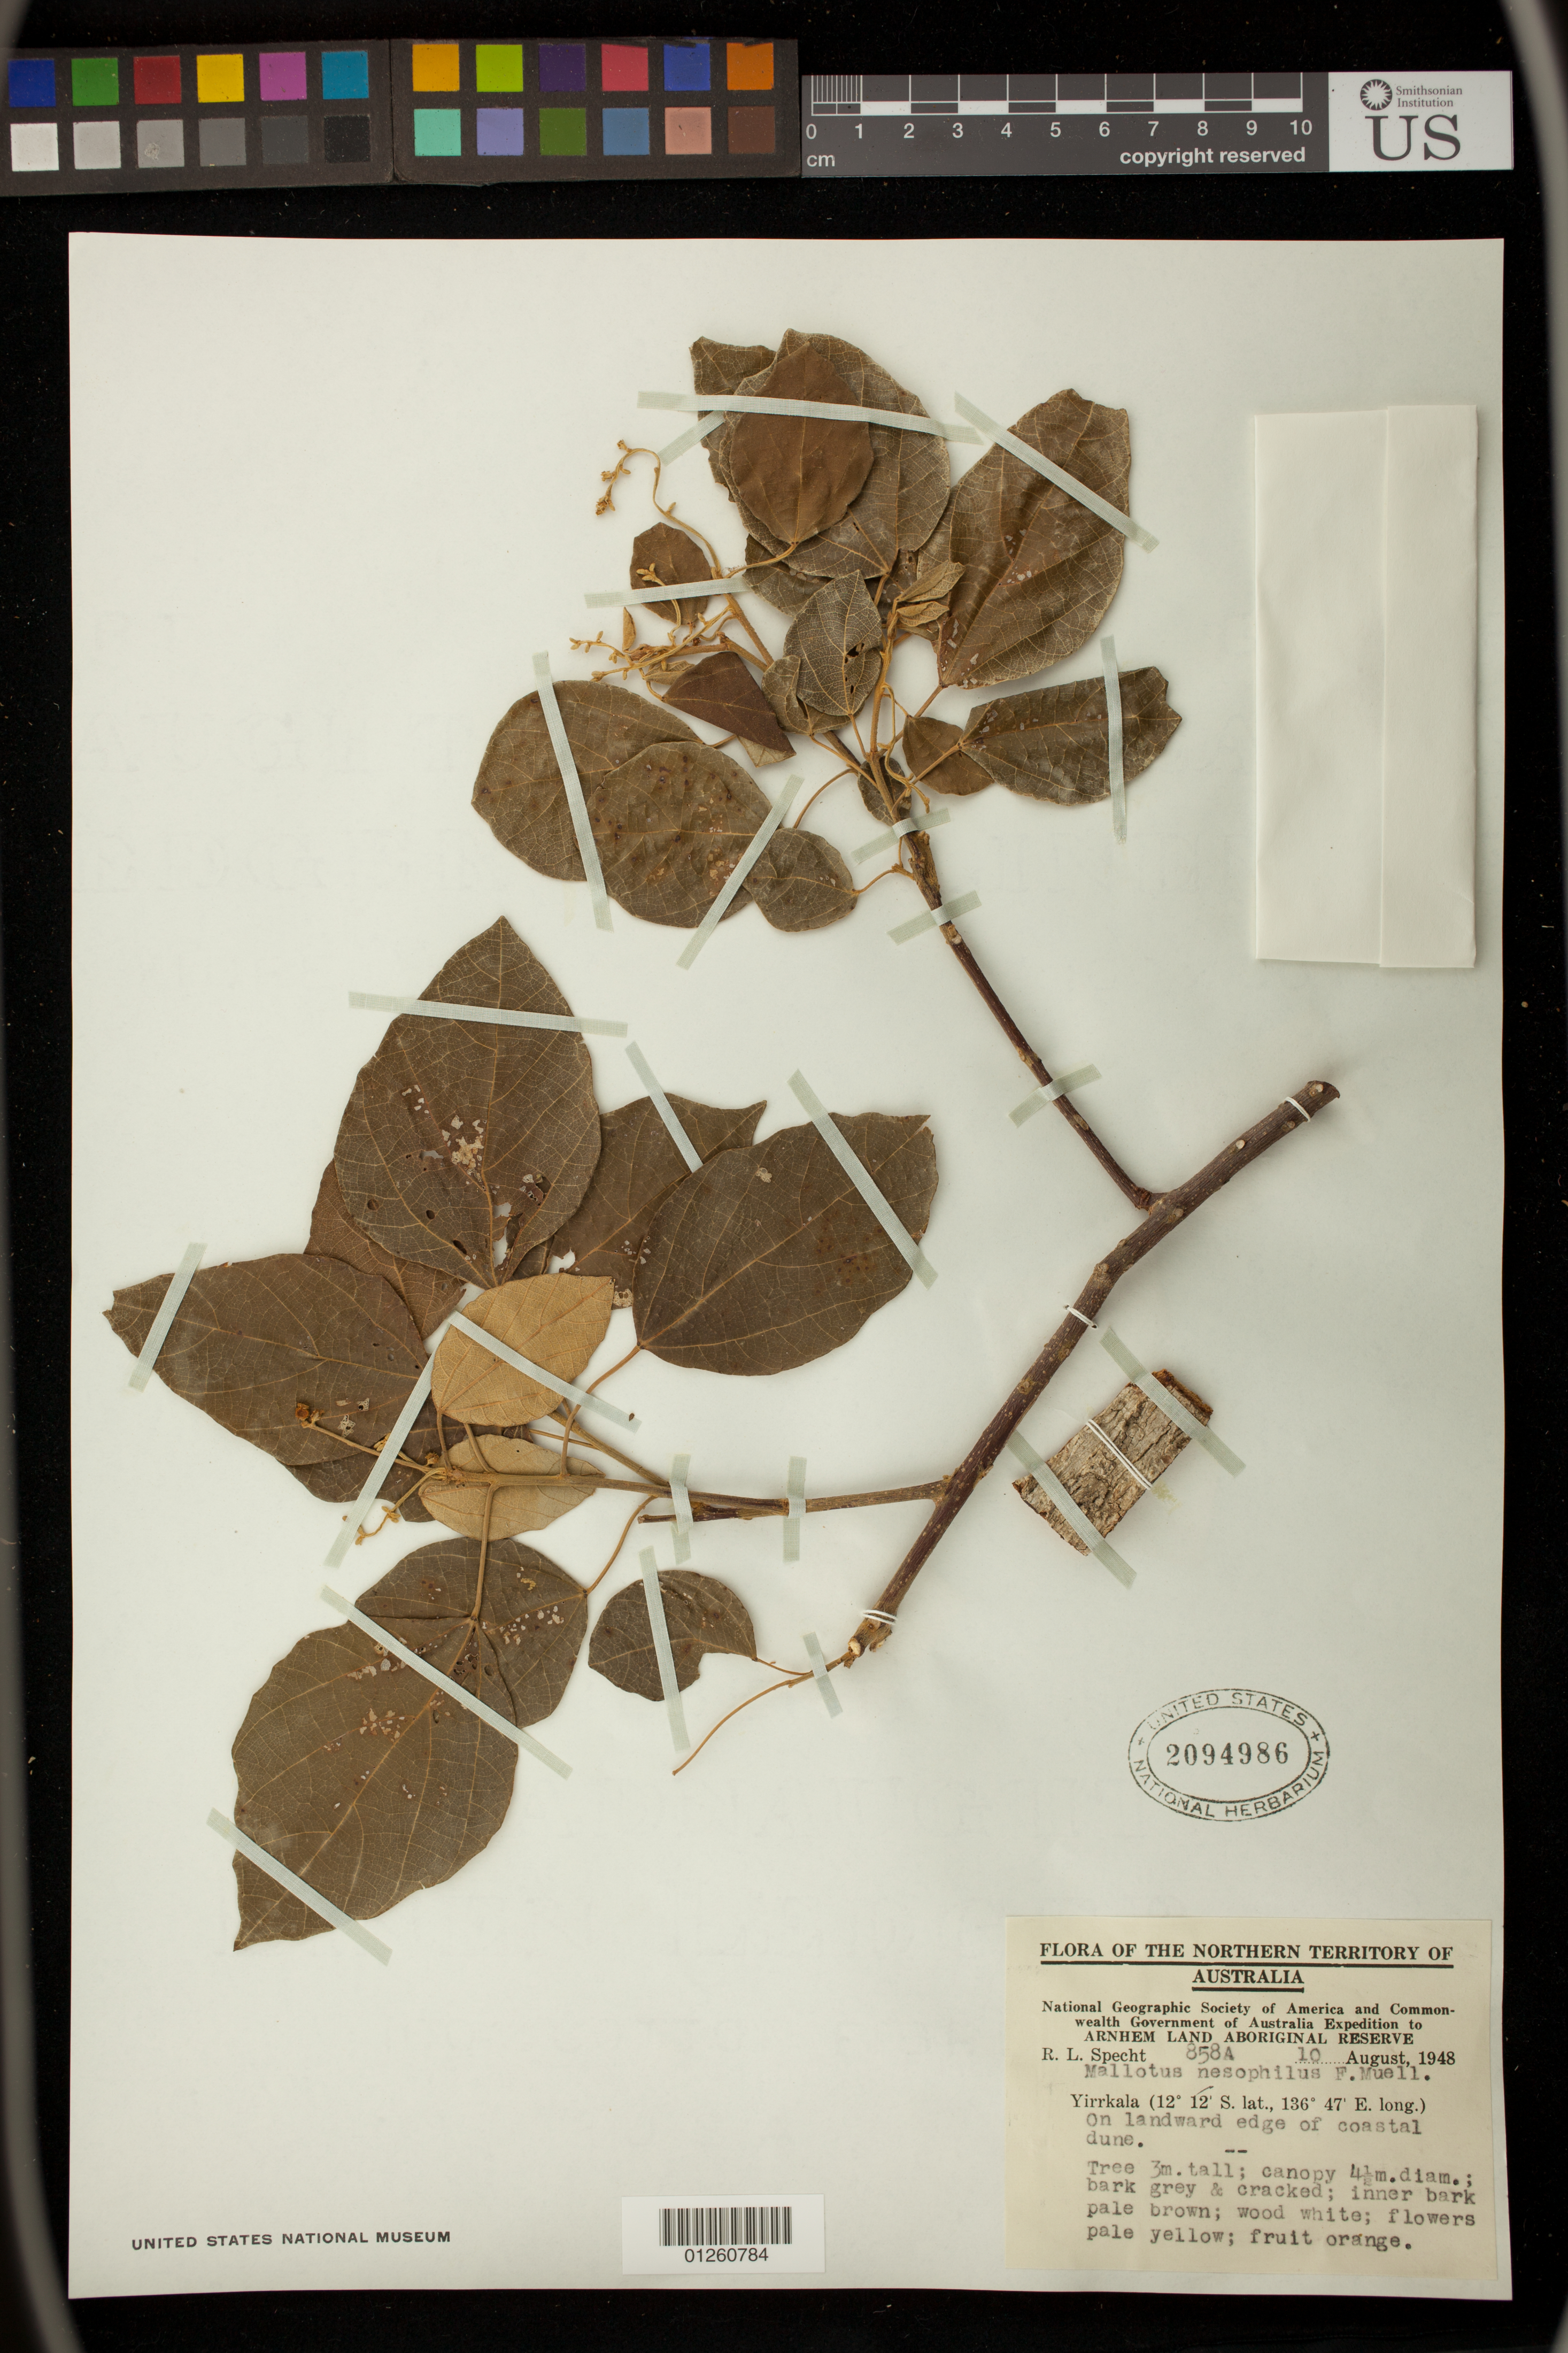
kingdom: Plantae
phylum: Tracheophyta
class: Magnoliopsida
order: Malpighiales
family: Euphorbiaceae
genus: Mallotus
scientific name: Mallotus nesophilus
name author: Müll. Arg.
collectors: R. L. Specht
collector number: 858A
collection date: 1948-08-10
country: Australia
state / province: Northern Territory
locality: Yirrkala, on landward side of coastal dune.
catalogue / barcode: US 2094986